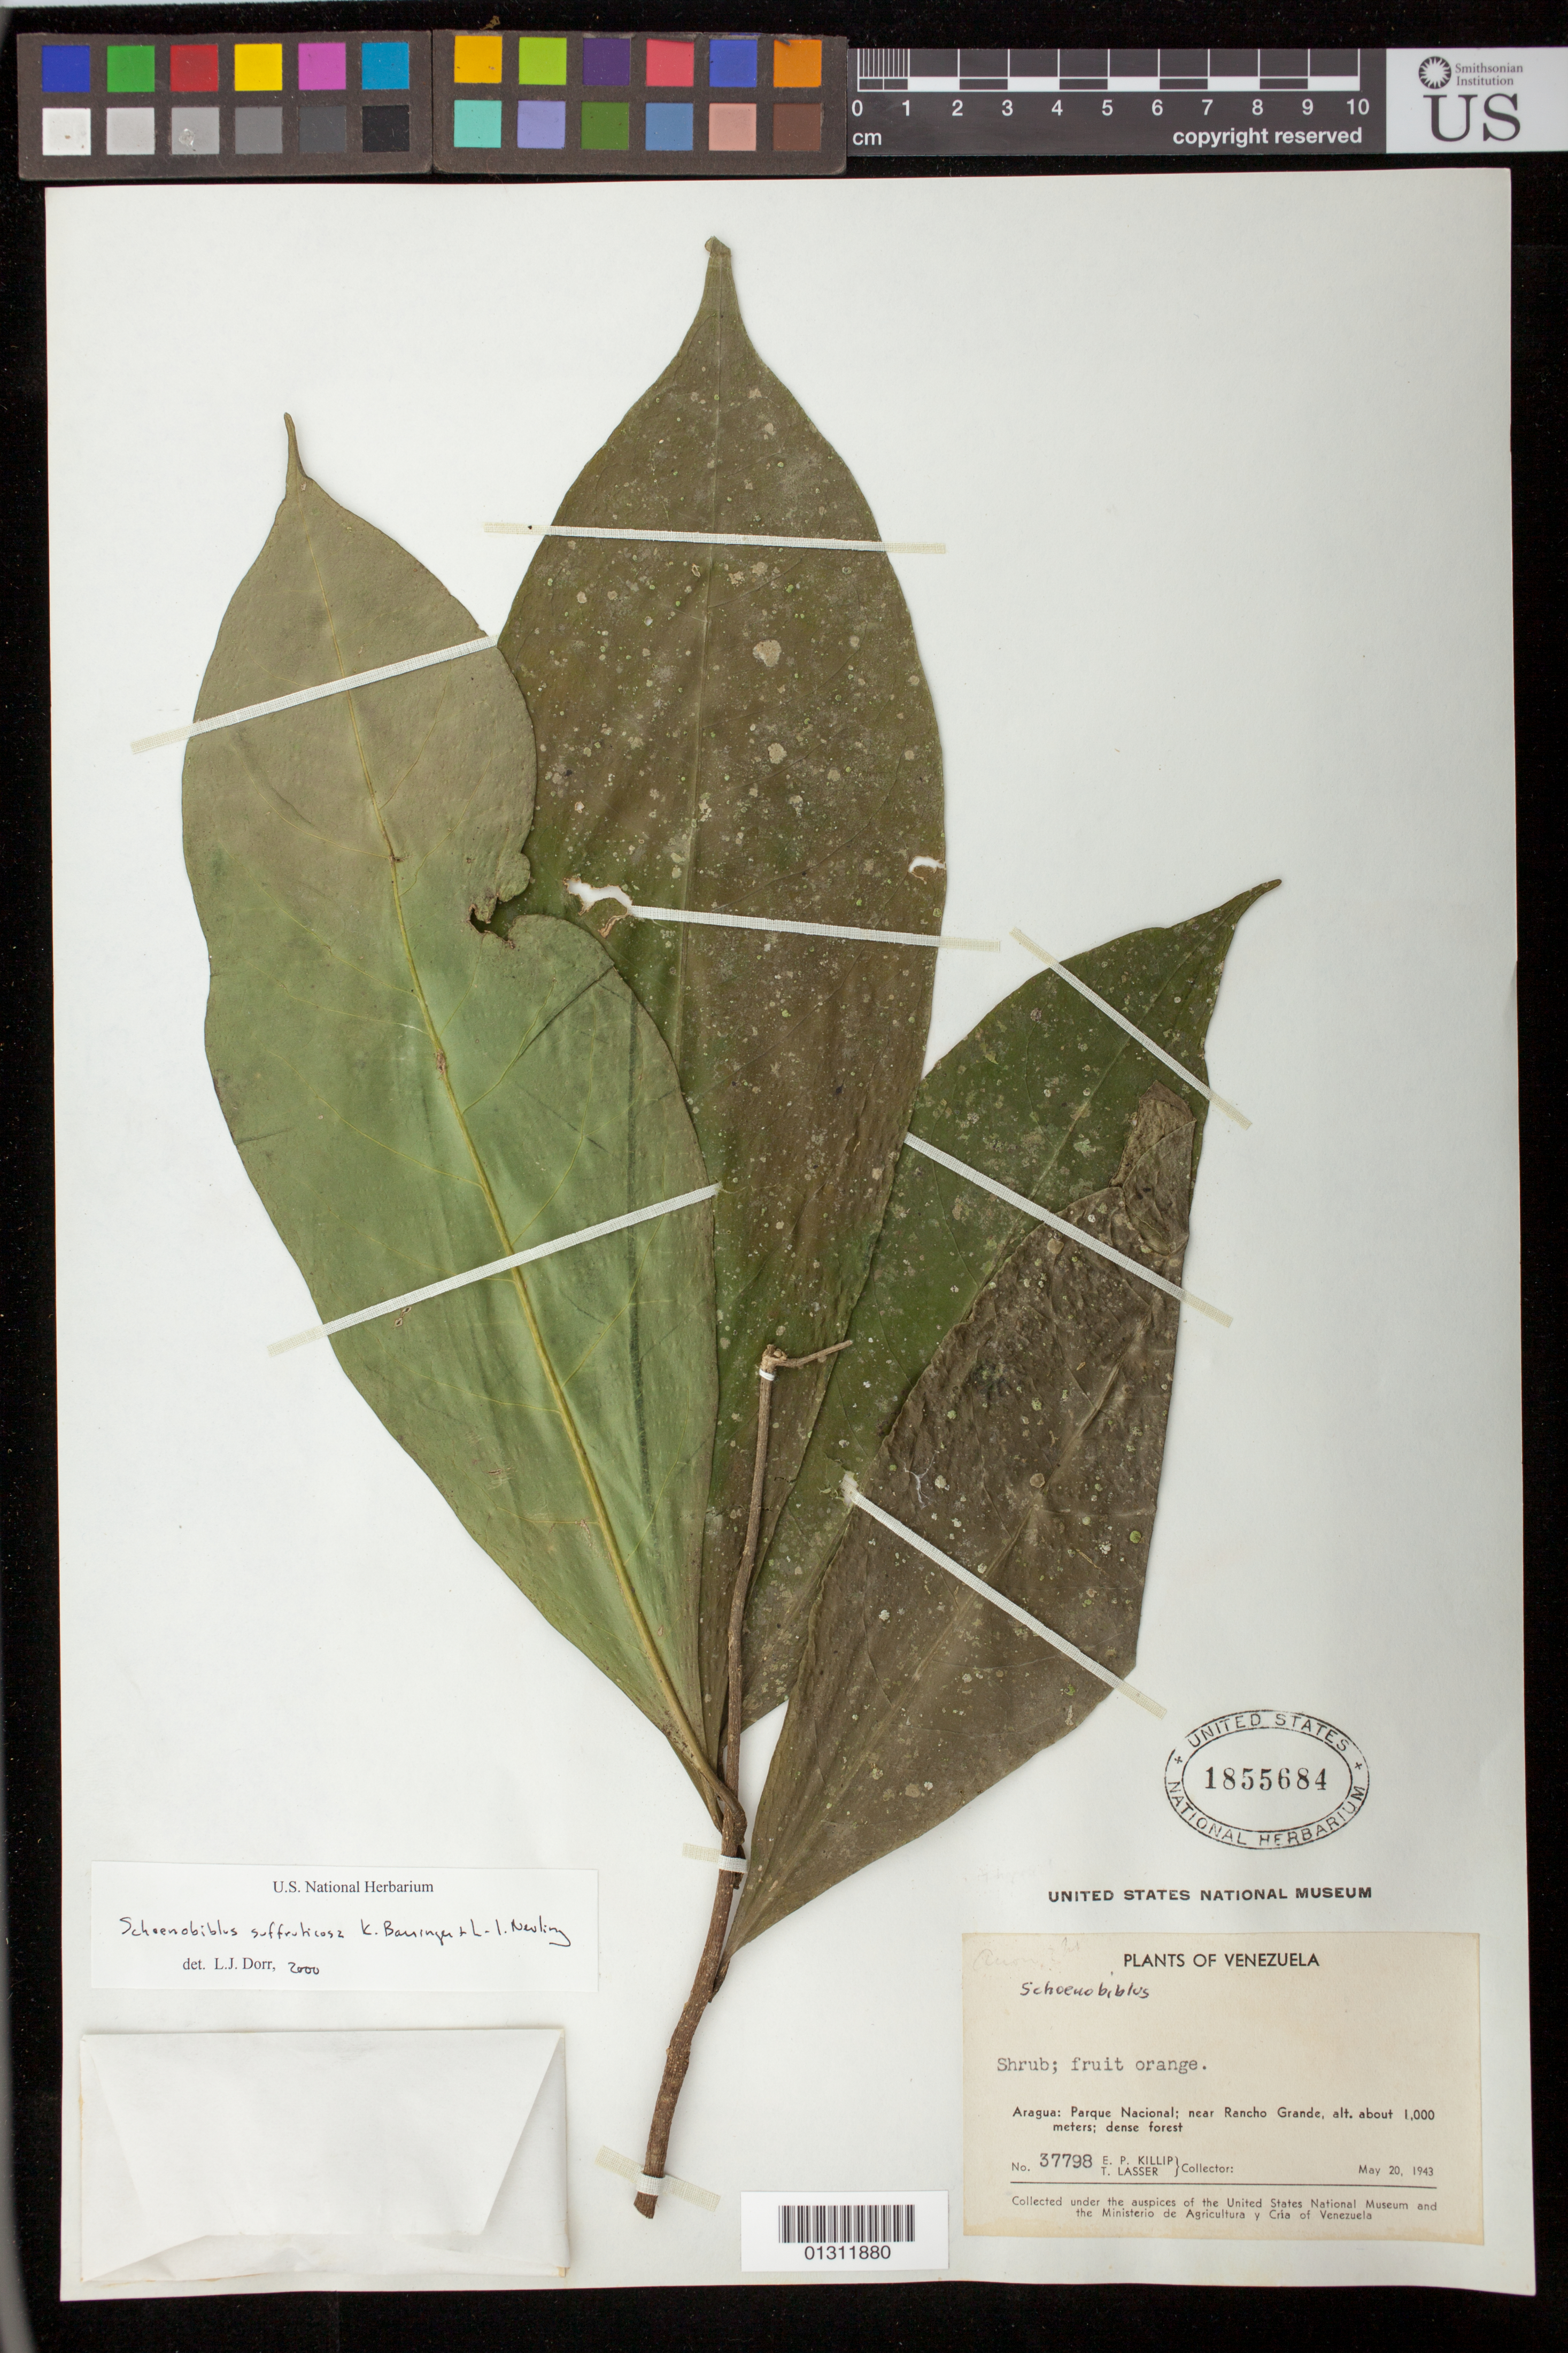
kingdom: Plantae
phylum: Tracheophyta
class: Magnoliopsida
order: Malvales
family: Thymelaeaceae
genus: Schoenobiblus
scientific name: Schoenobiblus suffruticosa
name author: Barringer & Nevling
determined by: Dorr, L. J., (BOT), Smithsonian Institution - National Museum of Natural History (UNITED STATES)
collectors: E. P. Killip & T. Lasser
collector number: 37798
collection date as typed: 20-May-43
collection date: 1943-05-20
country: Venezuela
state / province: Aragua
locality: Parque Nacional; near Rancho Grande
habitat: dense forest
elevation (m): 1000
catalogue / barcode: US 1855684